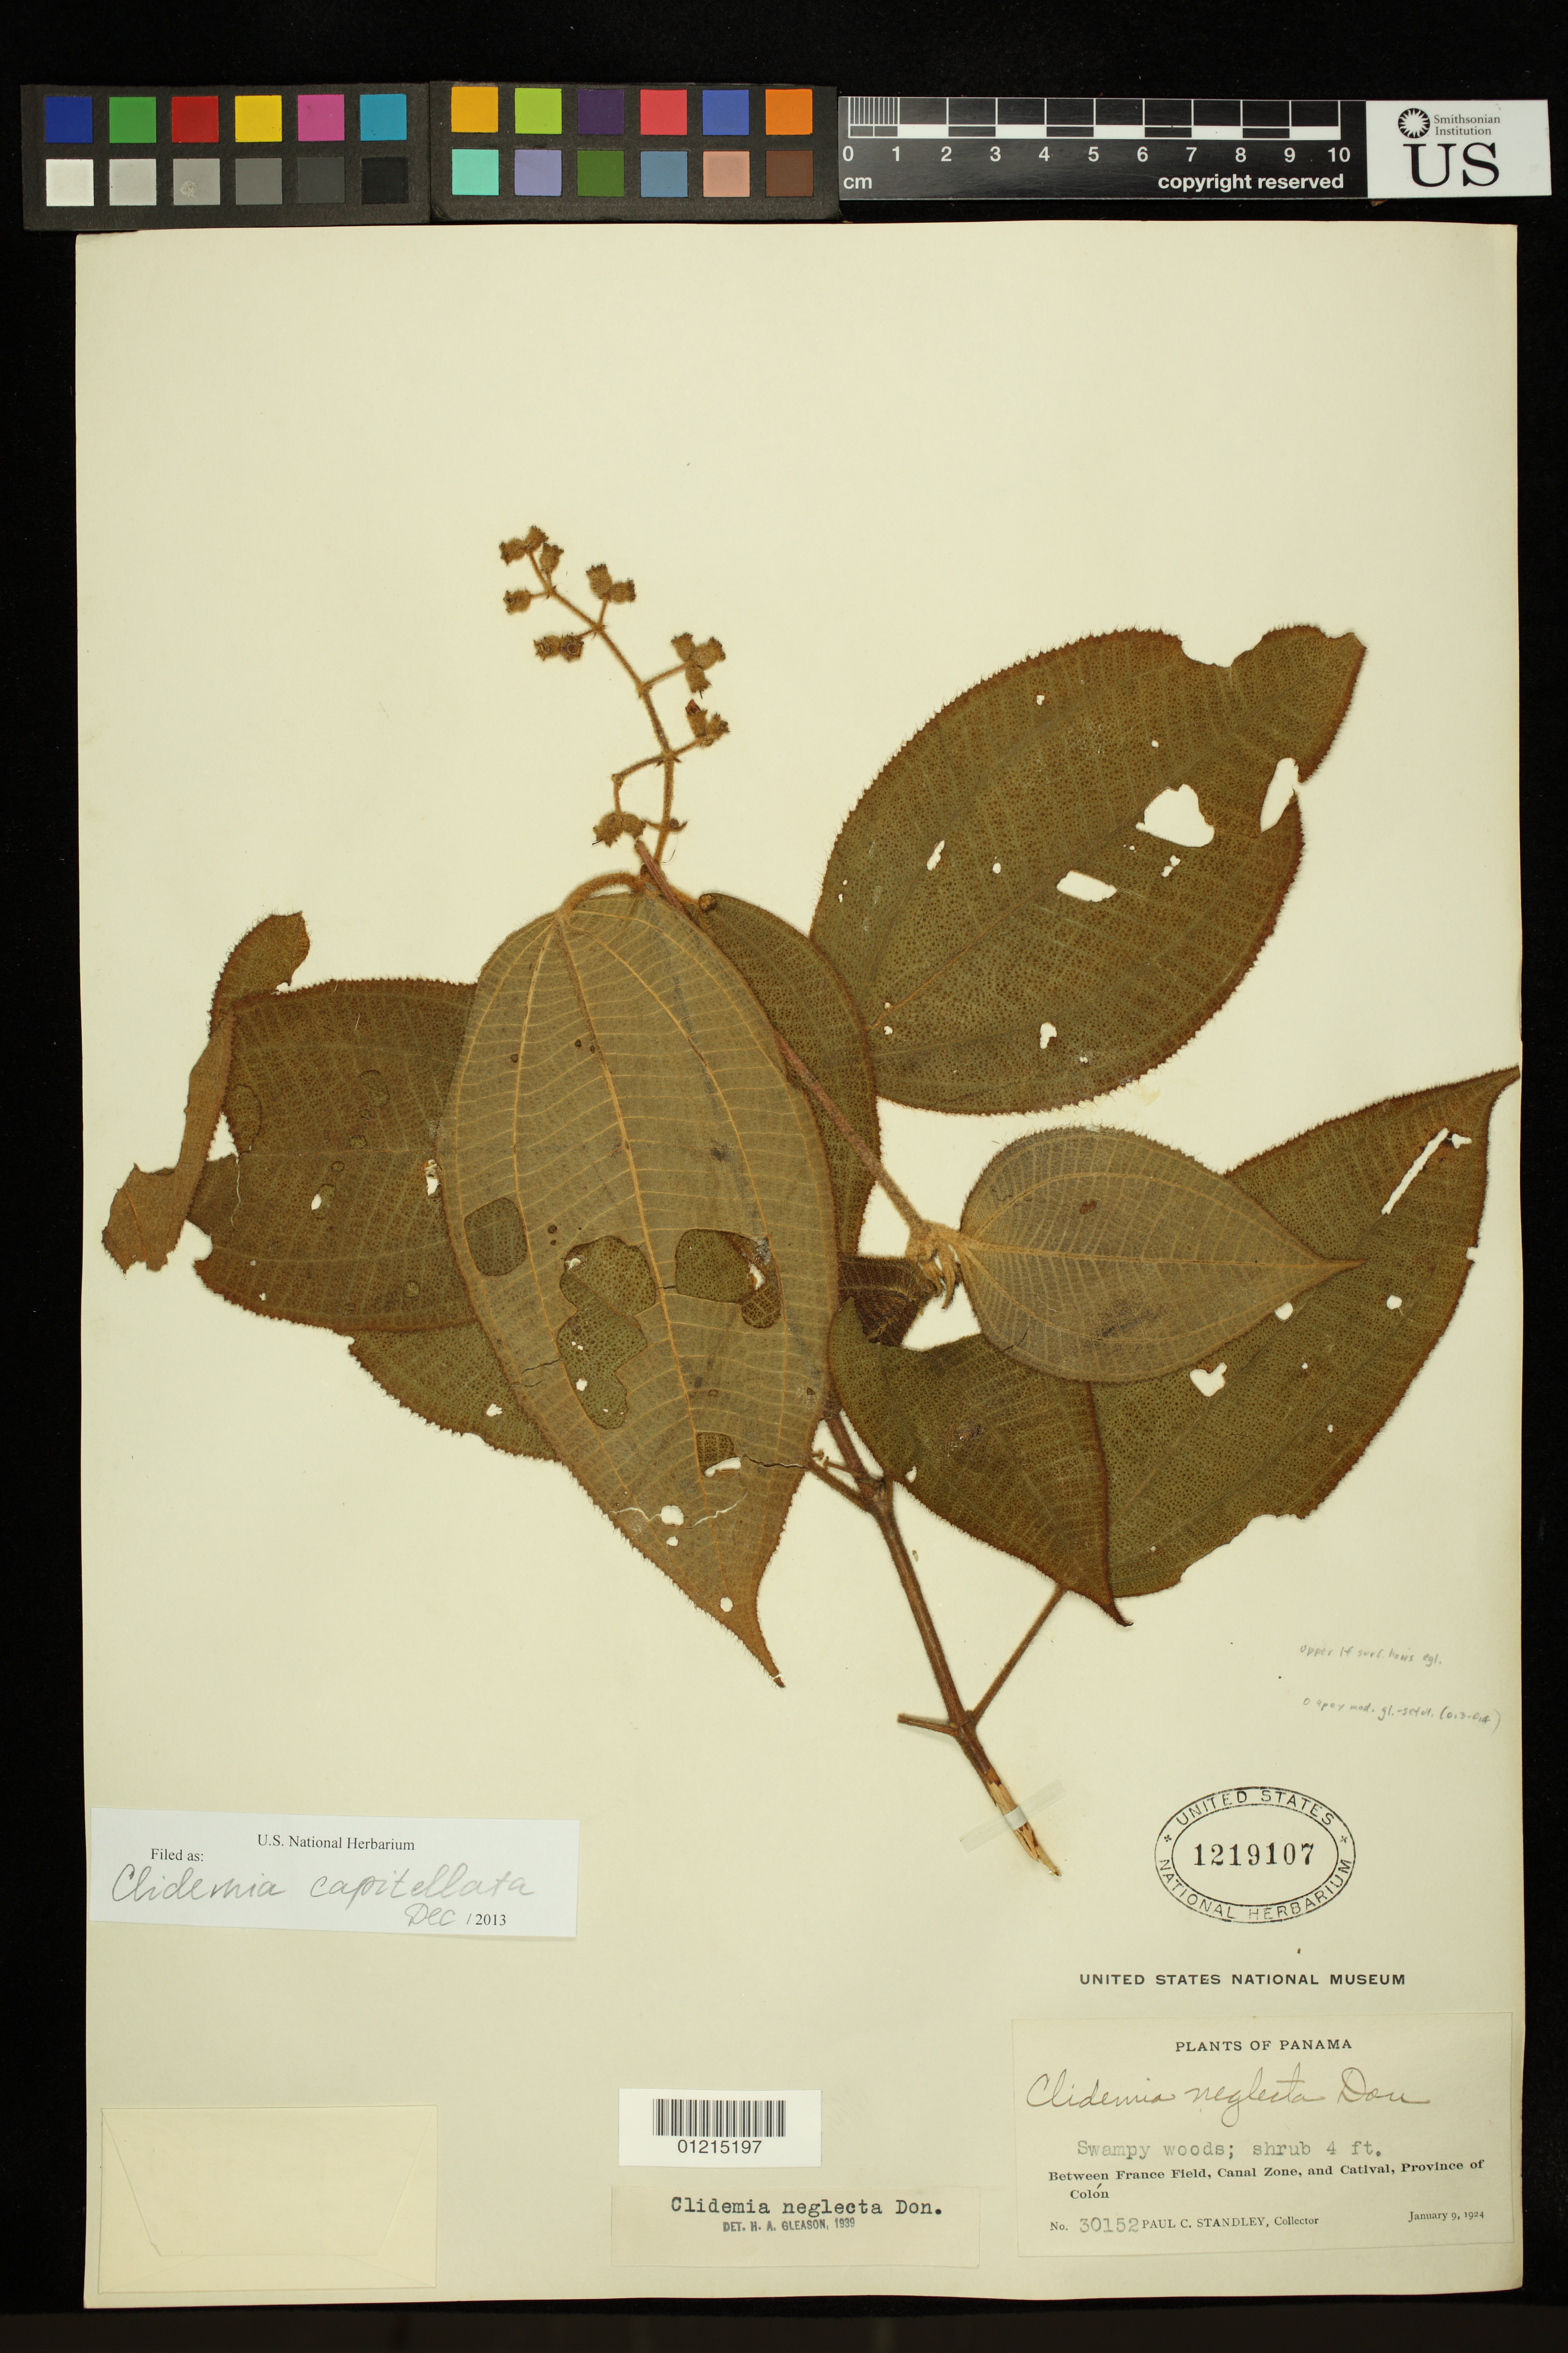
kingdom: Plantae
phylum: Tracheophyta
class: Magnoliopsida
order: Myrtales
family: Melastomataceae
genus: Clidemia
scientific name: Clidemia capitellata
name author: (Bonpl.) D. Don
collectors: P. C. Standley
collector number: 30152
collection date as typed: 09 Jan 1924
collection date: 1924-01-09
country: Panama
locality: Between France Field, Canal Zone, and Catival, Province of Colón.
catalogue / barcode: US 1219107